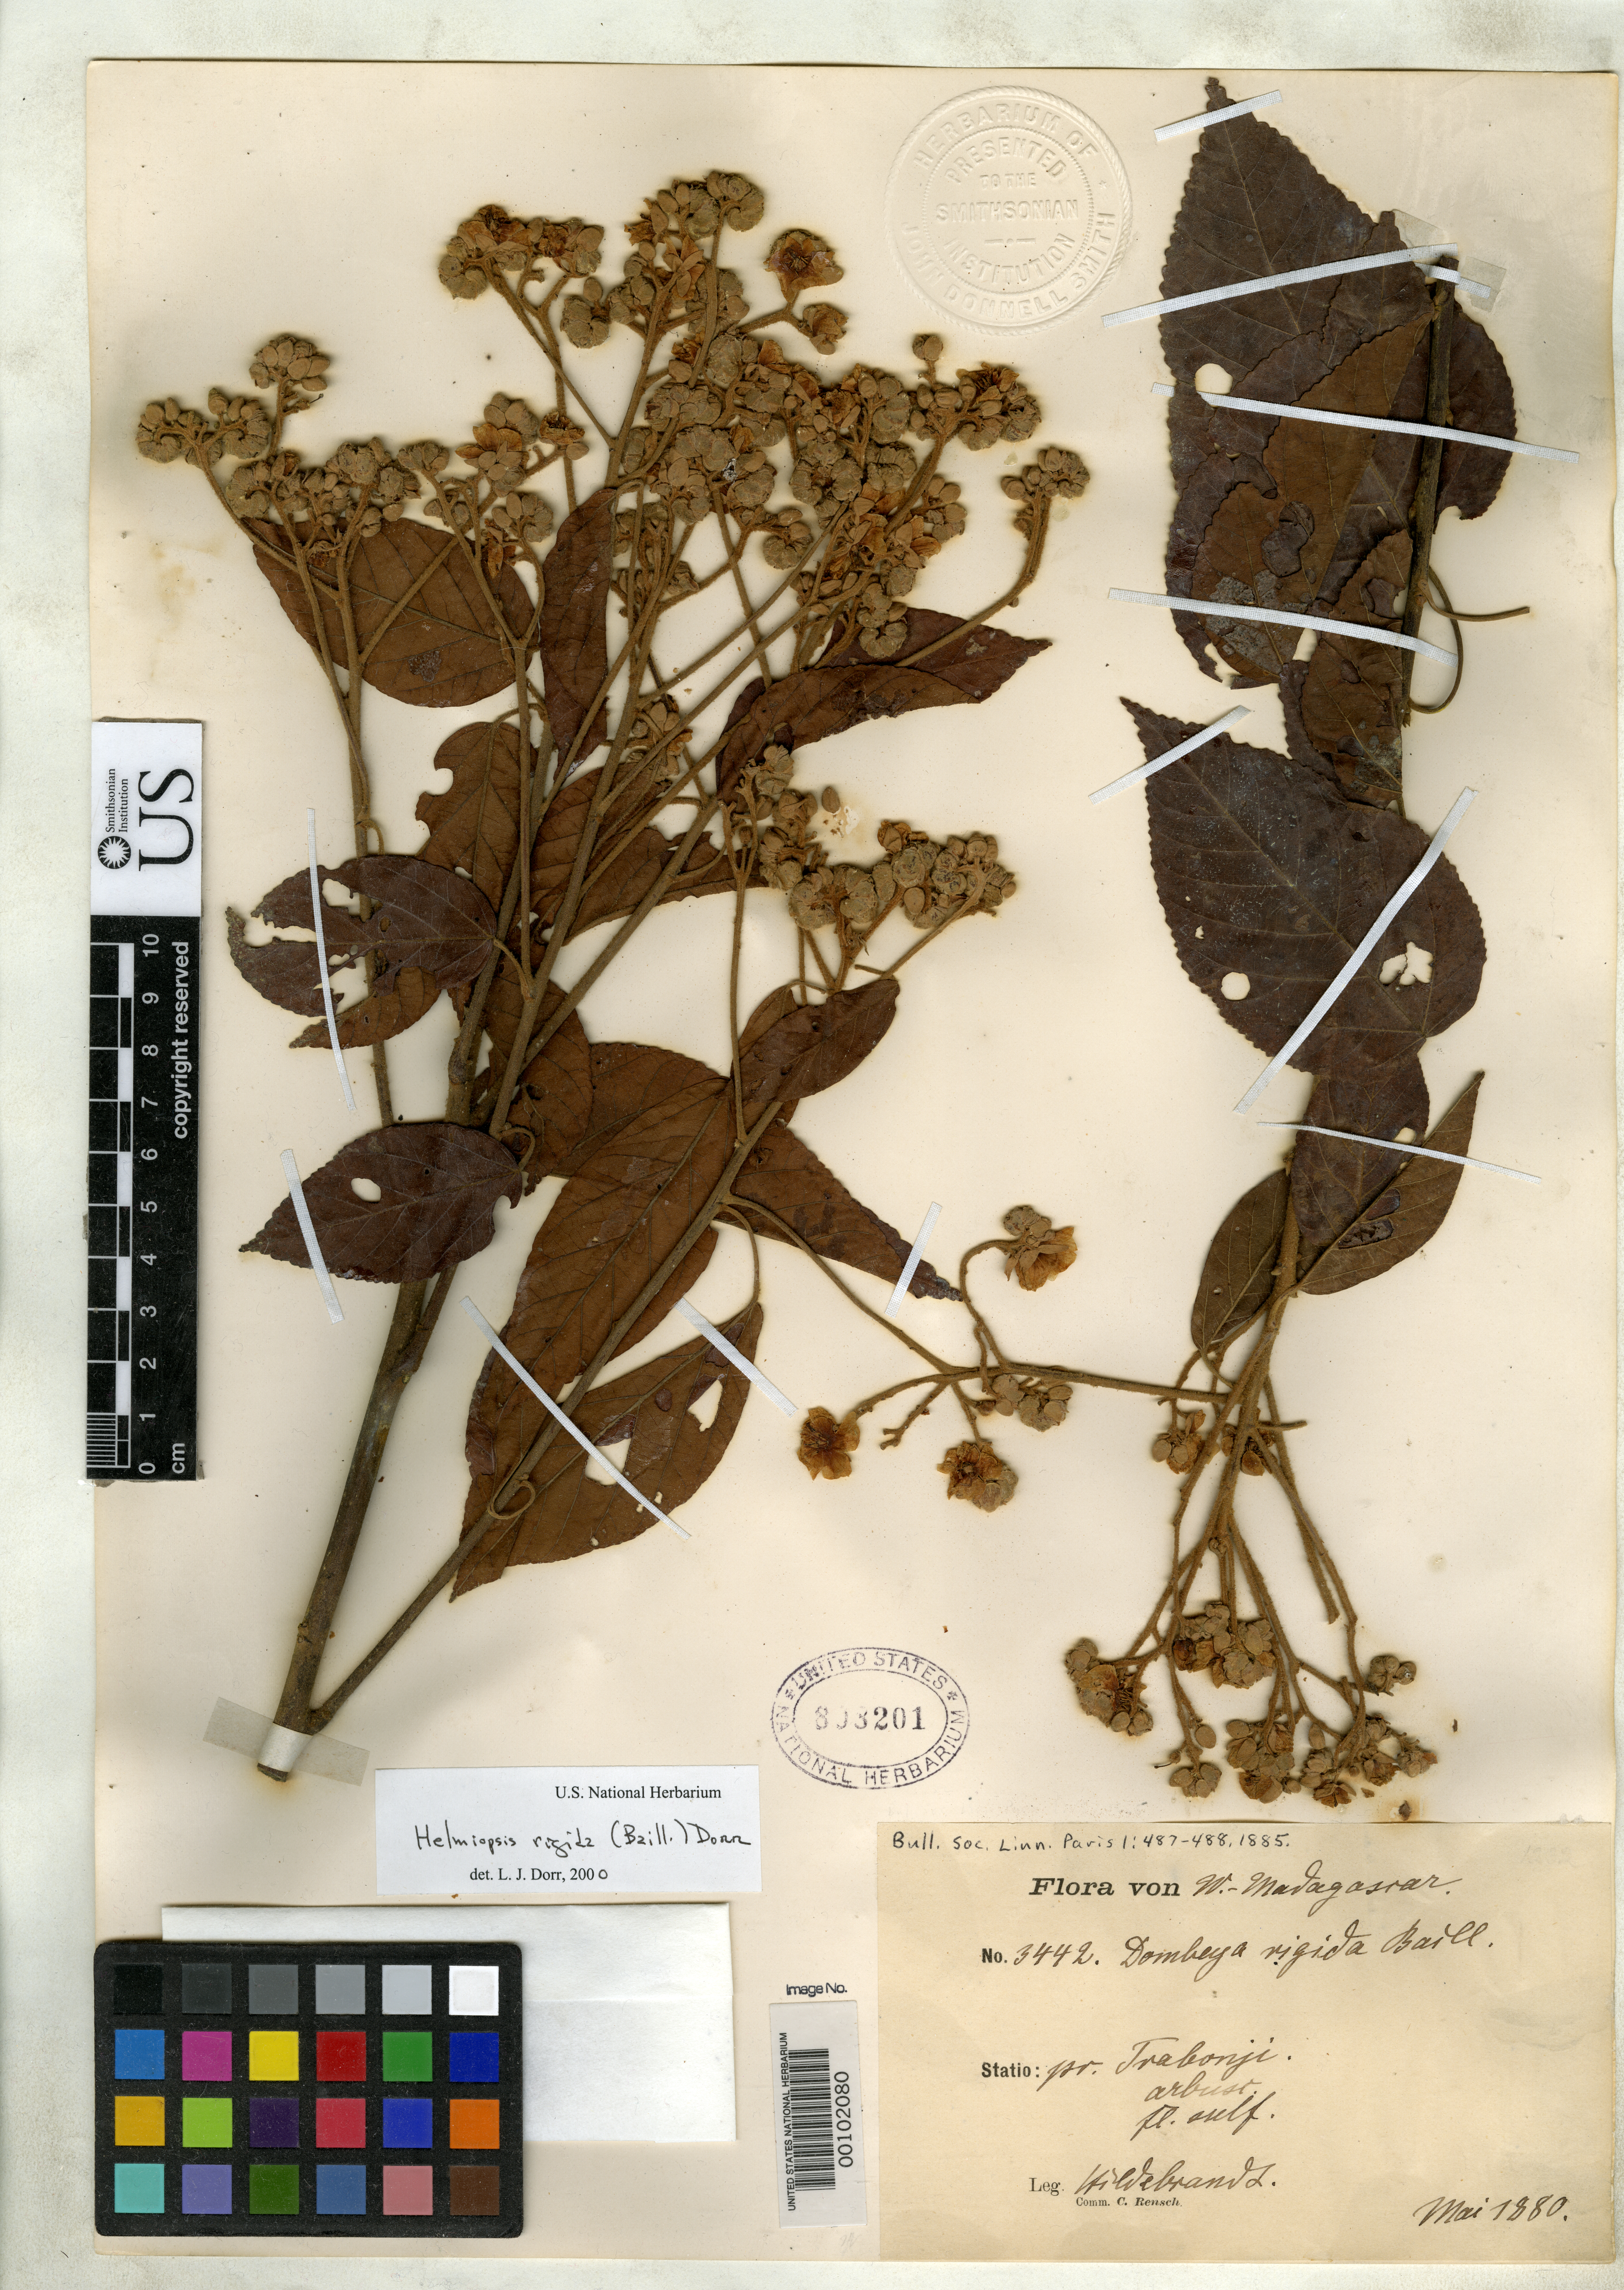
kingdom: Plantae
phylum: Tracheophyta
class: Magnoliopsida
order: Malvales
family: Malvaceae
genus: Dombeya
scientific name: Dombeya rigida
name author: Baill.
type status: Isotype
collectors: J. Hildebrandt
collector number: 3442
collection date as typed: May 1880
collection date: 1880-05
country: Madagascar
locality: Trabonji.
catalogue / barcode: US 808201